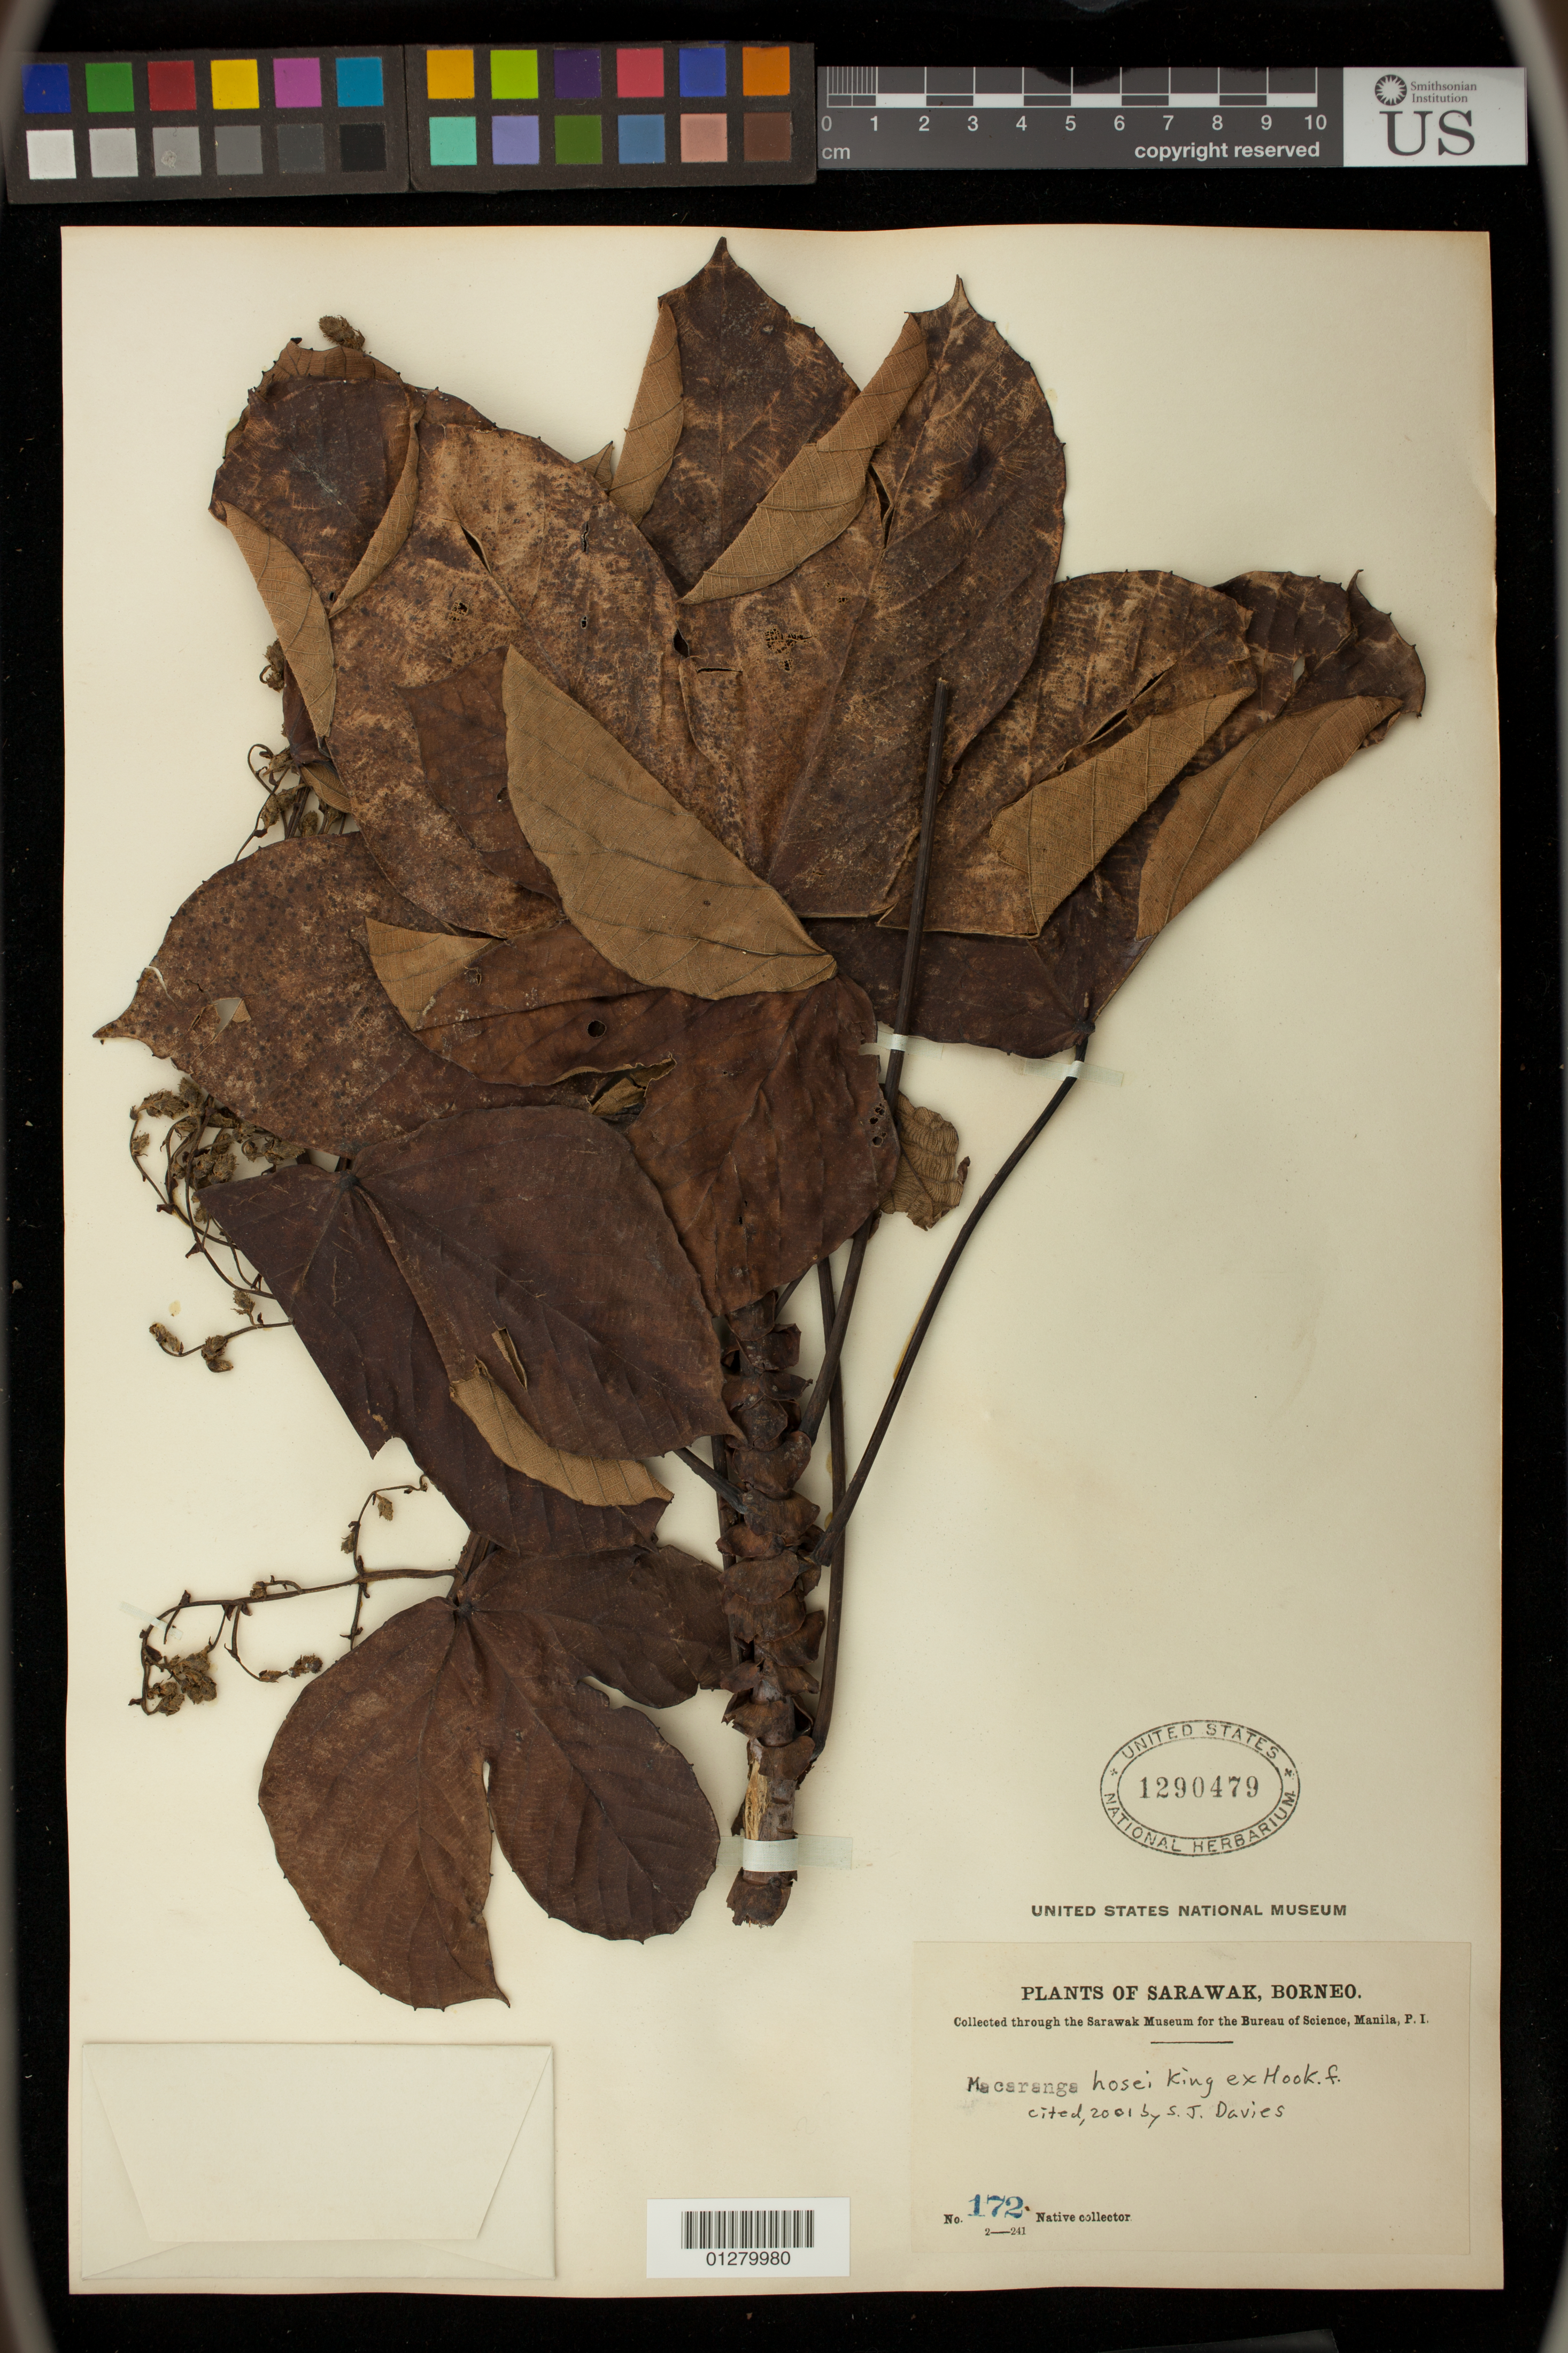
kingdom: Plantae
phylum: Tracheophyta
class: Magnoliopsida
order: Malpighiales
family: Euphorbiaceae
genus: Macaranga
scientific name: Macaranga hosei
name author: King ex Hook. f.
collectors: Native collector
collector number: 172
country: Malaysia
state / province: Sarawak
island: Borneo Island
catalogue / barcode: US 1290479